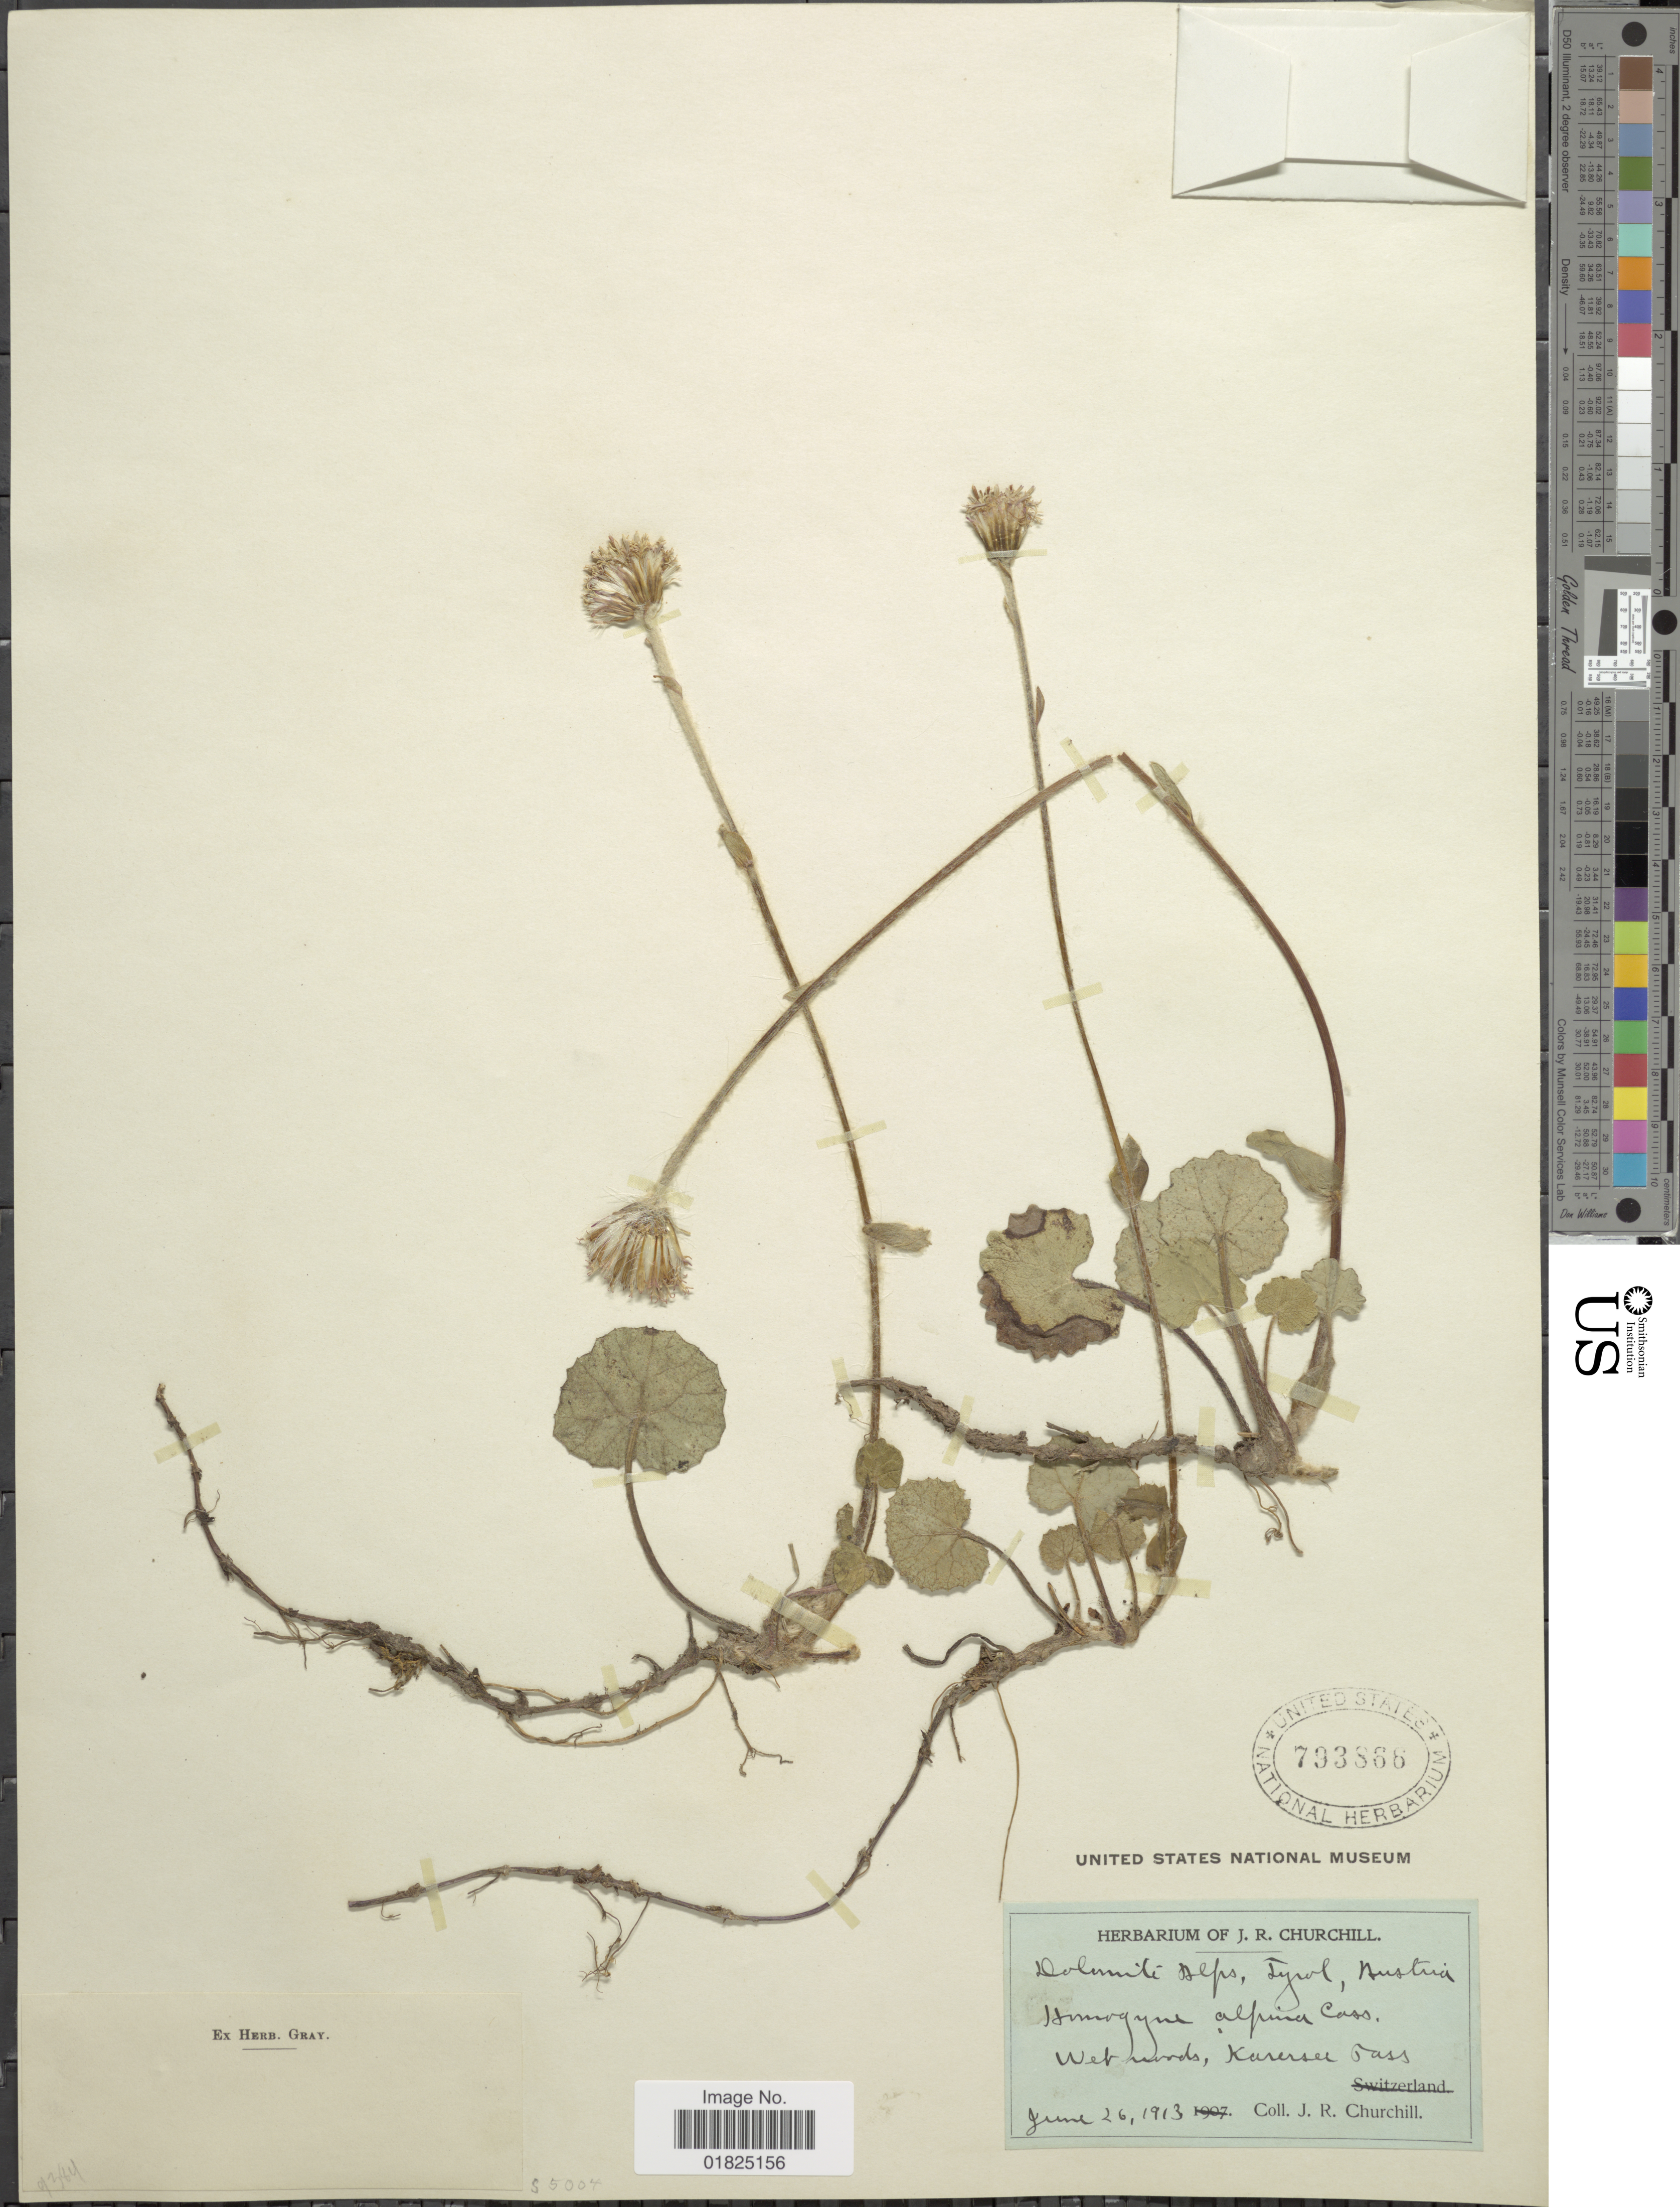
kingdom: Plantae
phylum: Tracheophyta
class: Magnoliopsida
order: Asterales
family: Asteraceae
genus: Homogyne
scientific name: Homogyne alpina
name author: (L.) Cass.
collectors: J. Churchill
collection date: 1912-06-26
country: Italy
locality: Tyrol, Wet woods, Karersee Pass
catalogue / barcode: US 793866